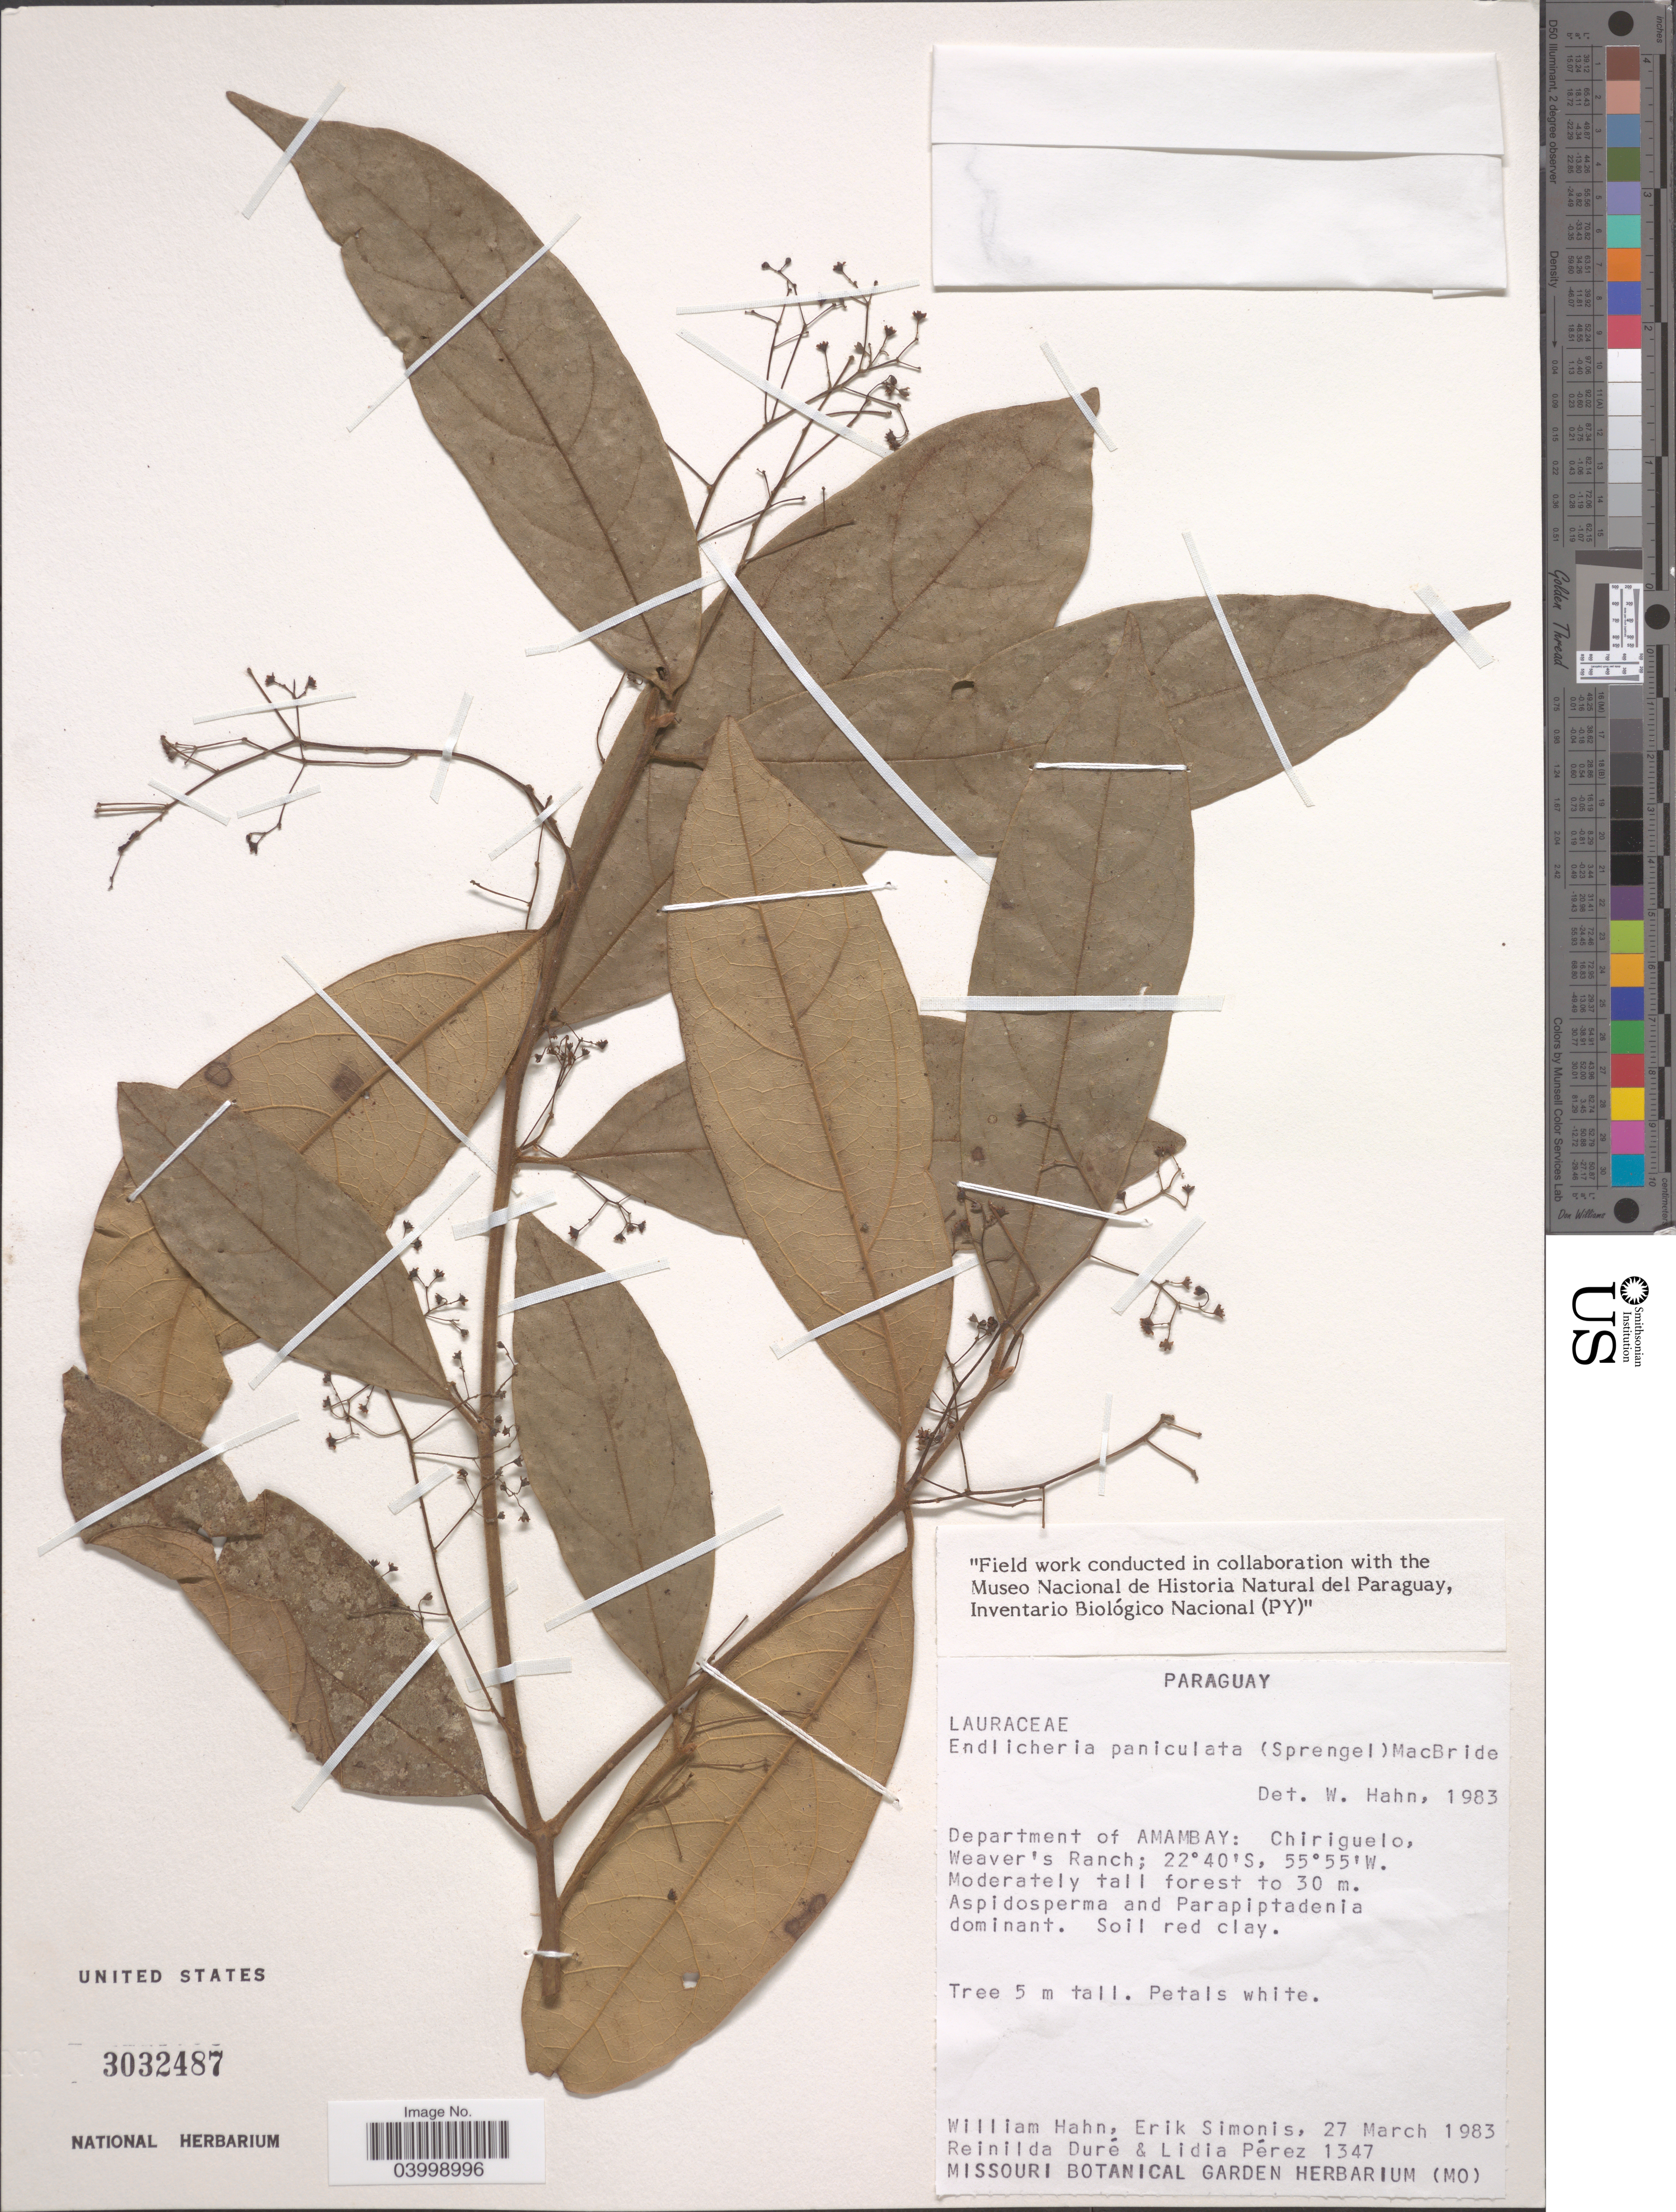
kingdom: Plantae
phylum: Tracheophyta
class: Magnoliopsida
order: Laurales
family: Lauraceae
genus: Endlicheria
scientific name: Endlicheria paniculata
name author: (Spreng.) J.F. Macbr.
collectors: W. Hahn, E. Simonis, R. Duré & L. Pérez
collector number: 1347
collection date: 1983-03-27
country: Paraguay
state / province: Amambay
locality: Department of Amambay: Chiriguelo, Weaver's Ranch. Moderately tall forest to 30m.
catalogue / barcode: US 3032487